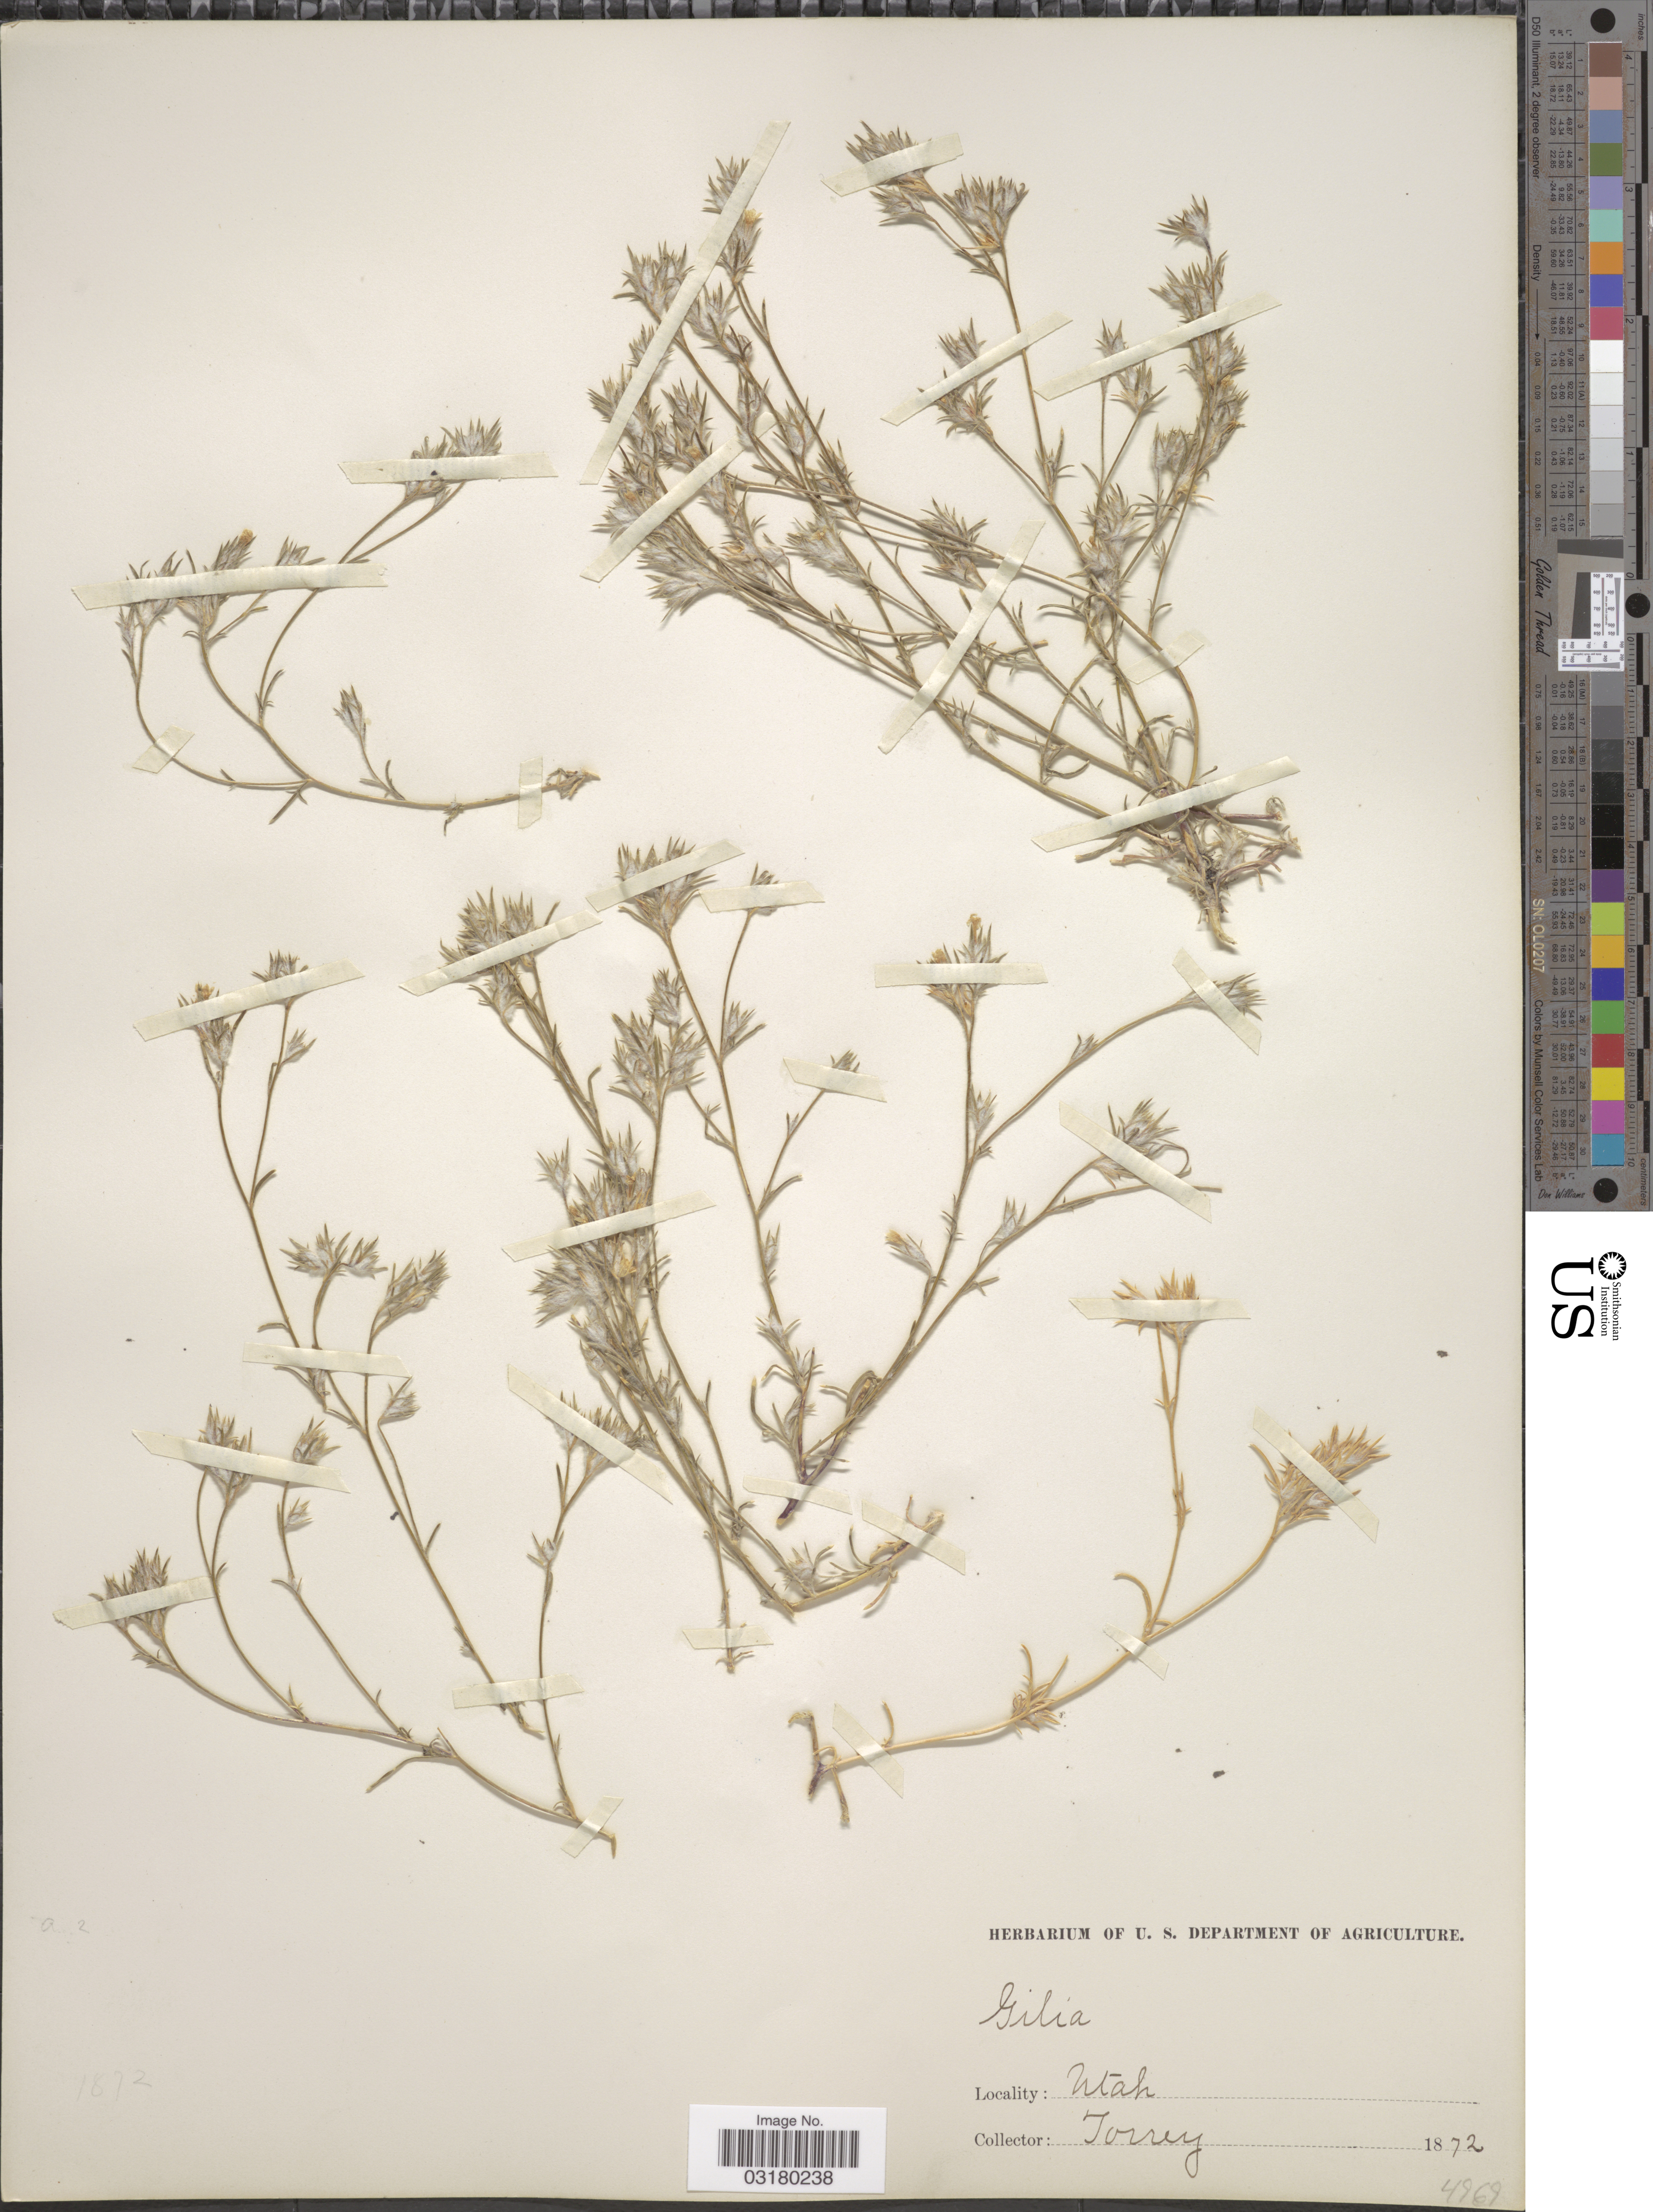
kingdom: Plantae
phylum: Tracheophyta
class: Magnoliopsida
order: Ericales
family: Polemoniaceae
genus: Eriastrum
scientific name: Eriastrum sp.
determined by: Strong, Mark T., (BOT), Smithsonian Institution - National Museum of Natural History (UNITED STATES)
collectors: J. Torrey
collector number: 4969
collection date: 1872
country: United States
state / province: Utah